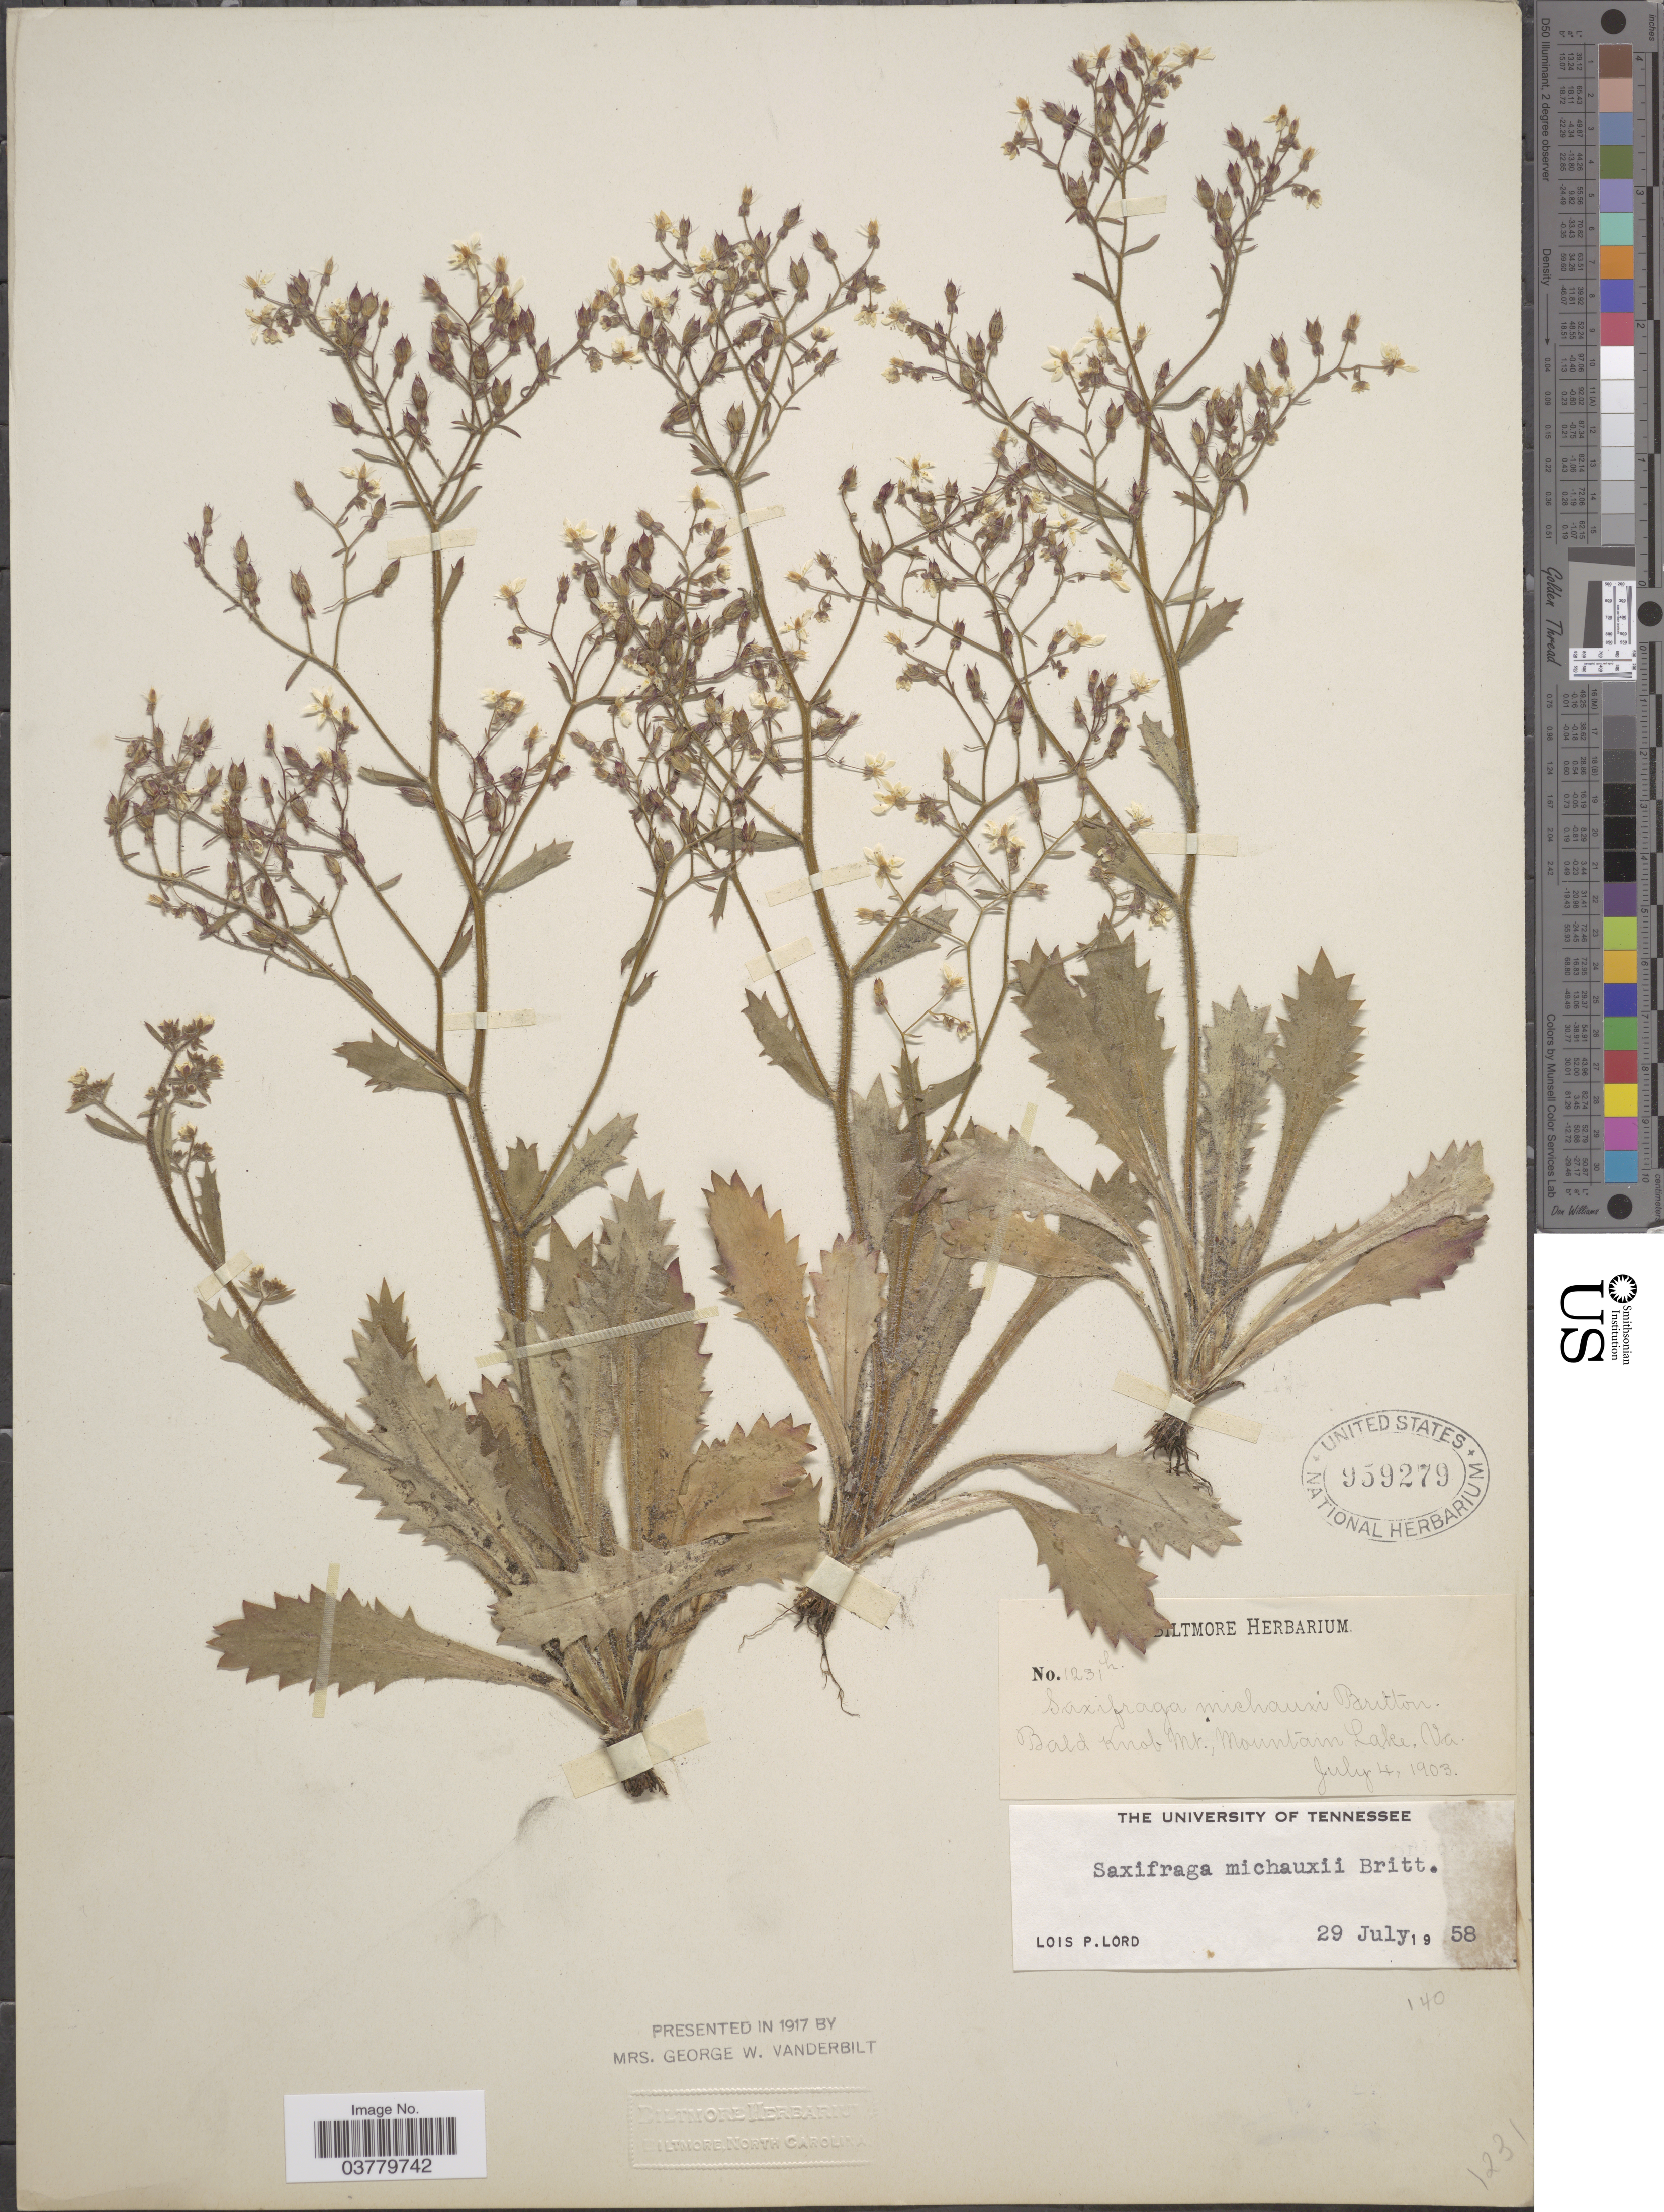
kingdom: Plantae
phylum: Tracheophyta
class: Magnoliopsida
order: Saxifragales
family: Saxifragaceae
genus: Micranthes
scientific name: Micranthes petiolaris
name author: (Raf.) Bush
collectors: ex herb. Biltmore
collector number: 1231h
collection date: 1903-07-04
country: United States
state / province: Virginia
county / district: Giles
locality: Bald Knob Mt., Mountain Lake.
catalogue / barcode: US 959279